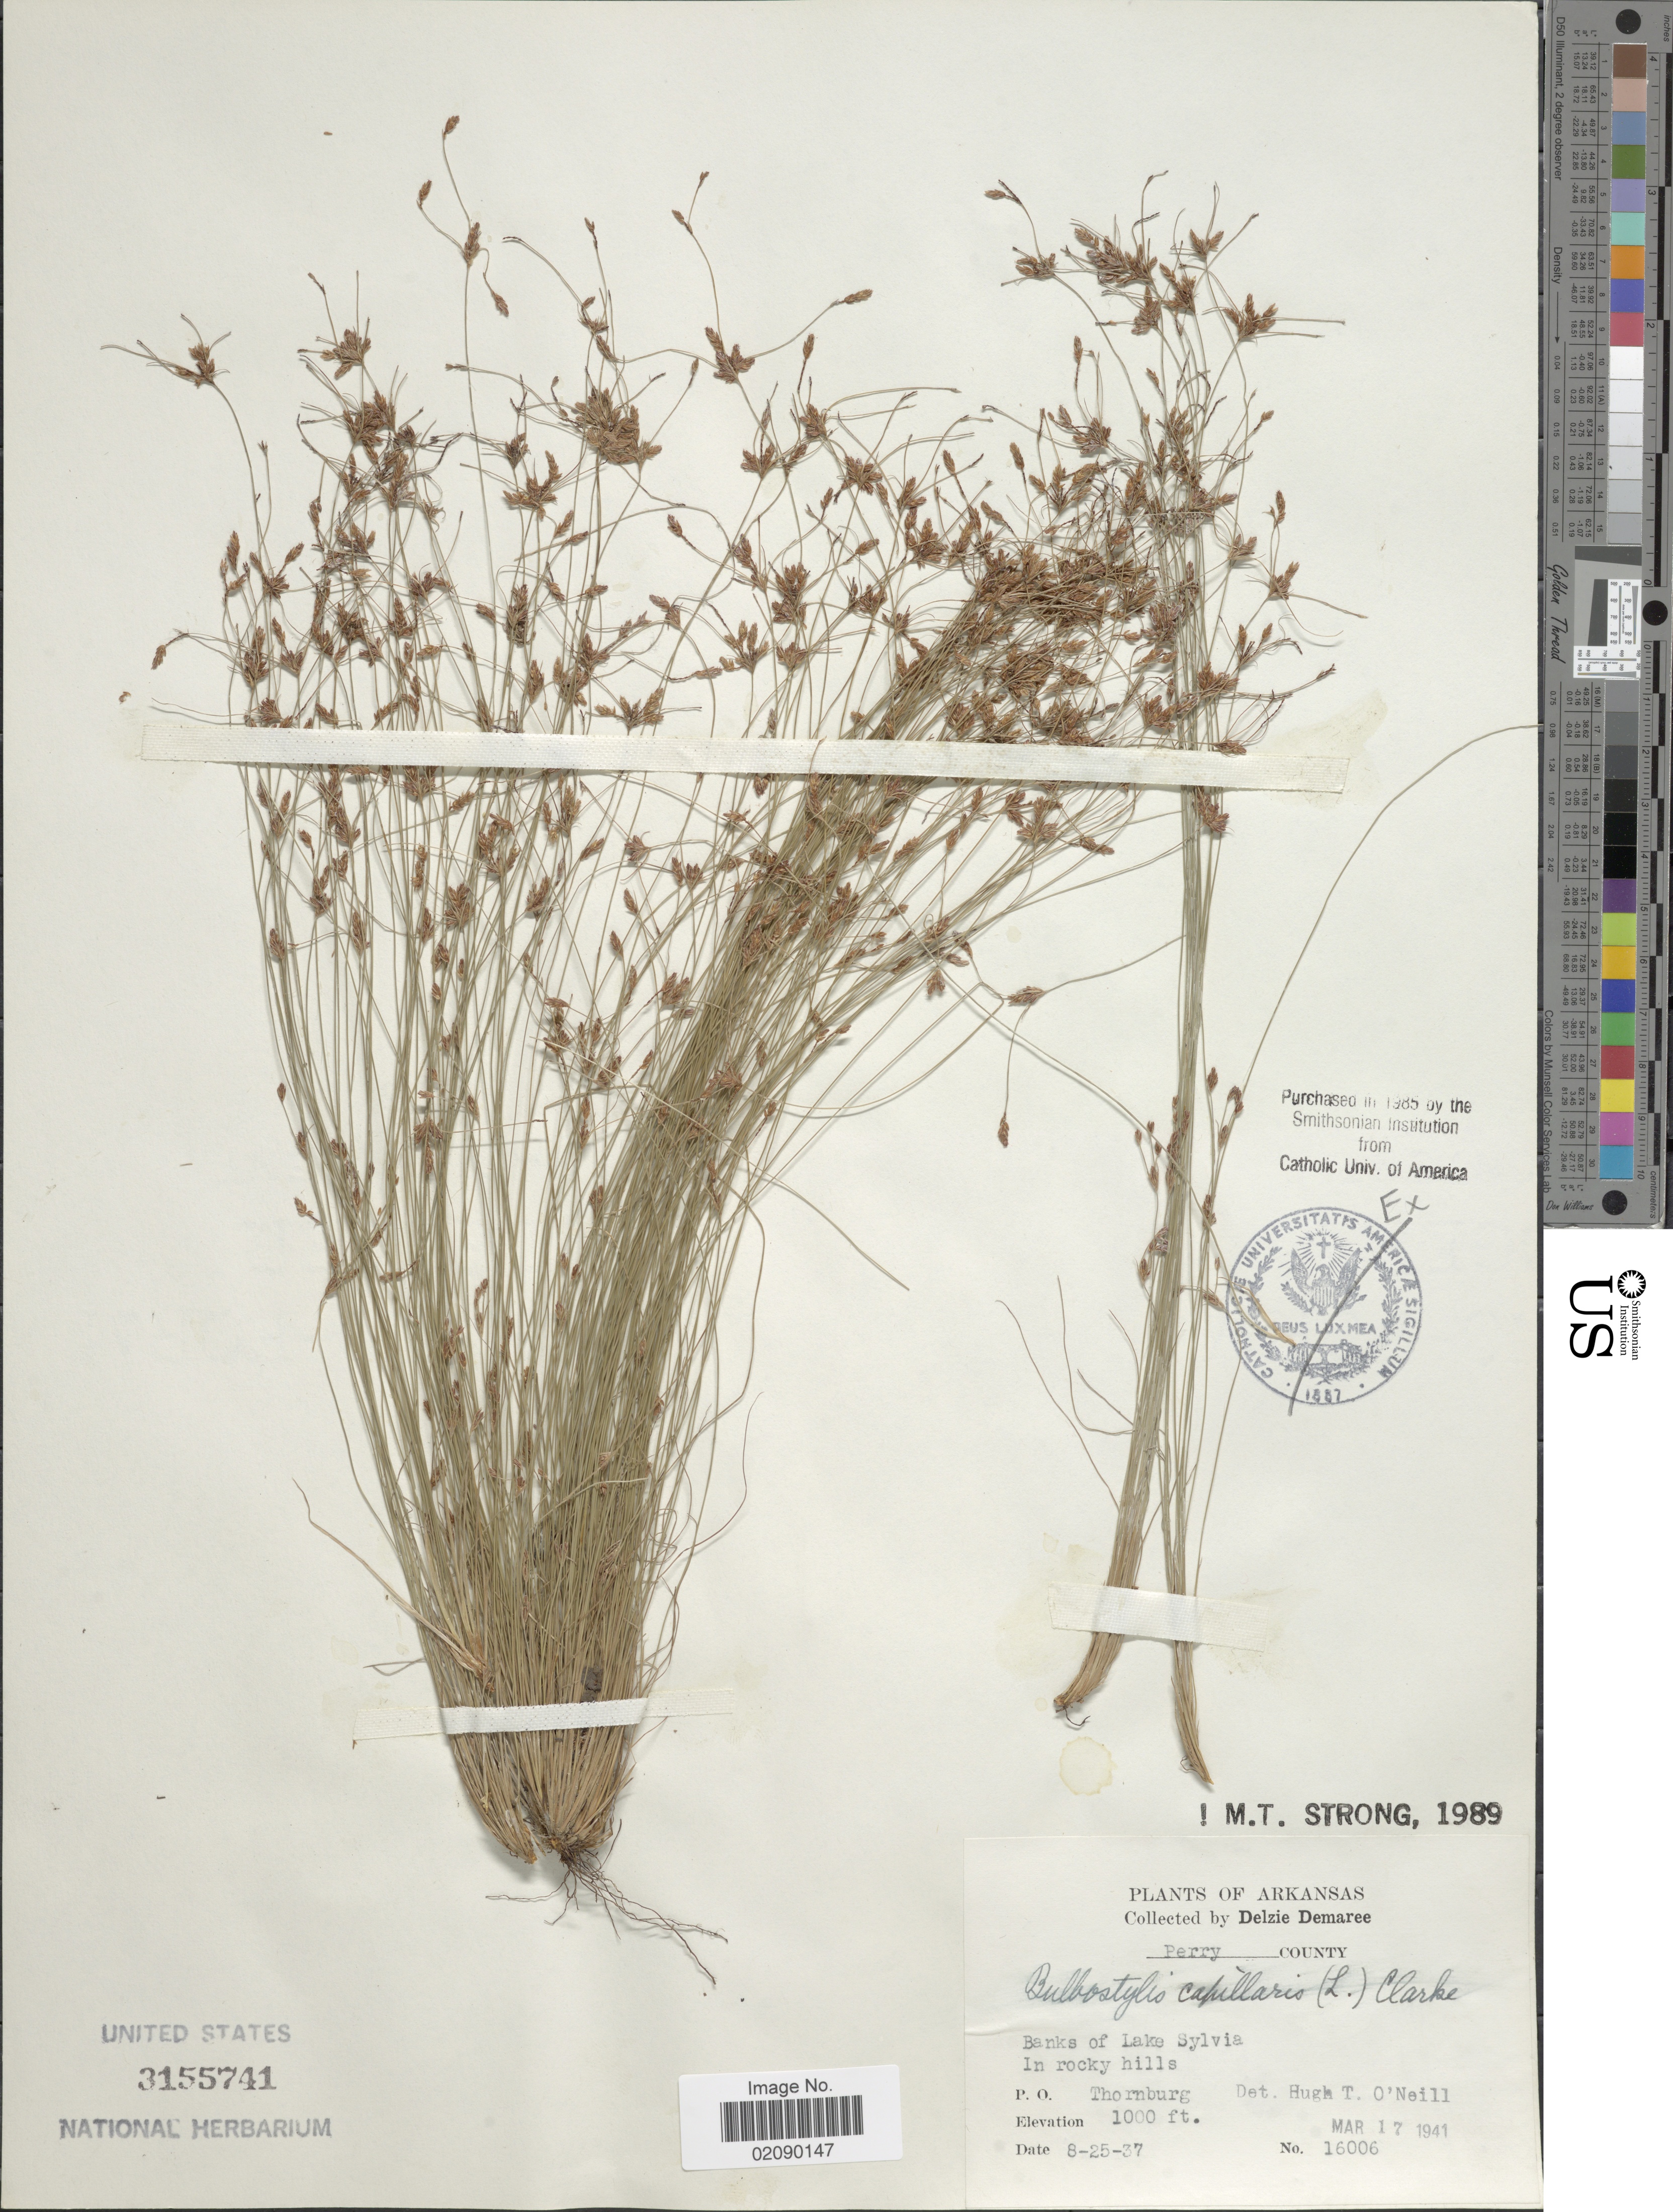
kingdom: Plantae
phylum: Tracheophyta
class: Liliopsida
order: Poales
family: Cyperaceae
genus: Bulbostylis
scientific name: Bulbostylis capillaris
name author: (L.) Kunth ex C.B. Clarke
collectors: D. Demaree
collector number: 16006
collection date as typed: Transcribed d/m/y: 25/8/37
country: United States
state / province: Arkansas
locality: Perry County, Banks of Lake Sylvia, In rocky hills, P.O. Thornburg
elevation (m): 305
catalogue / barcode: US 3155741